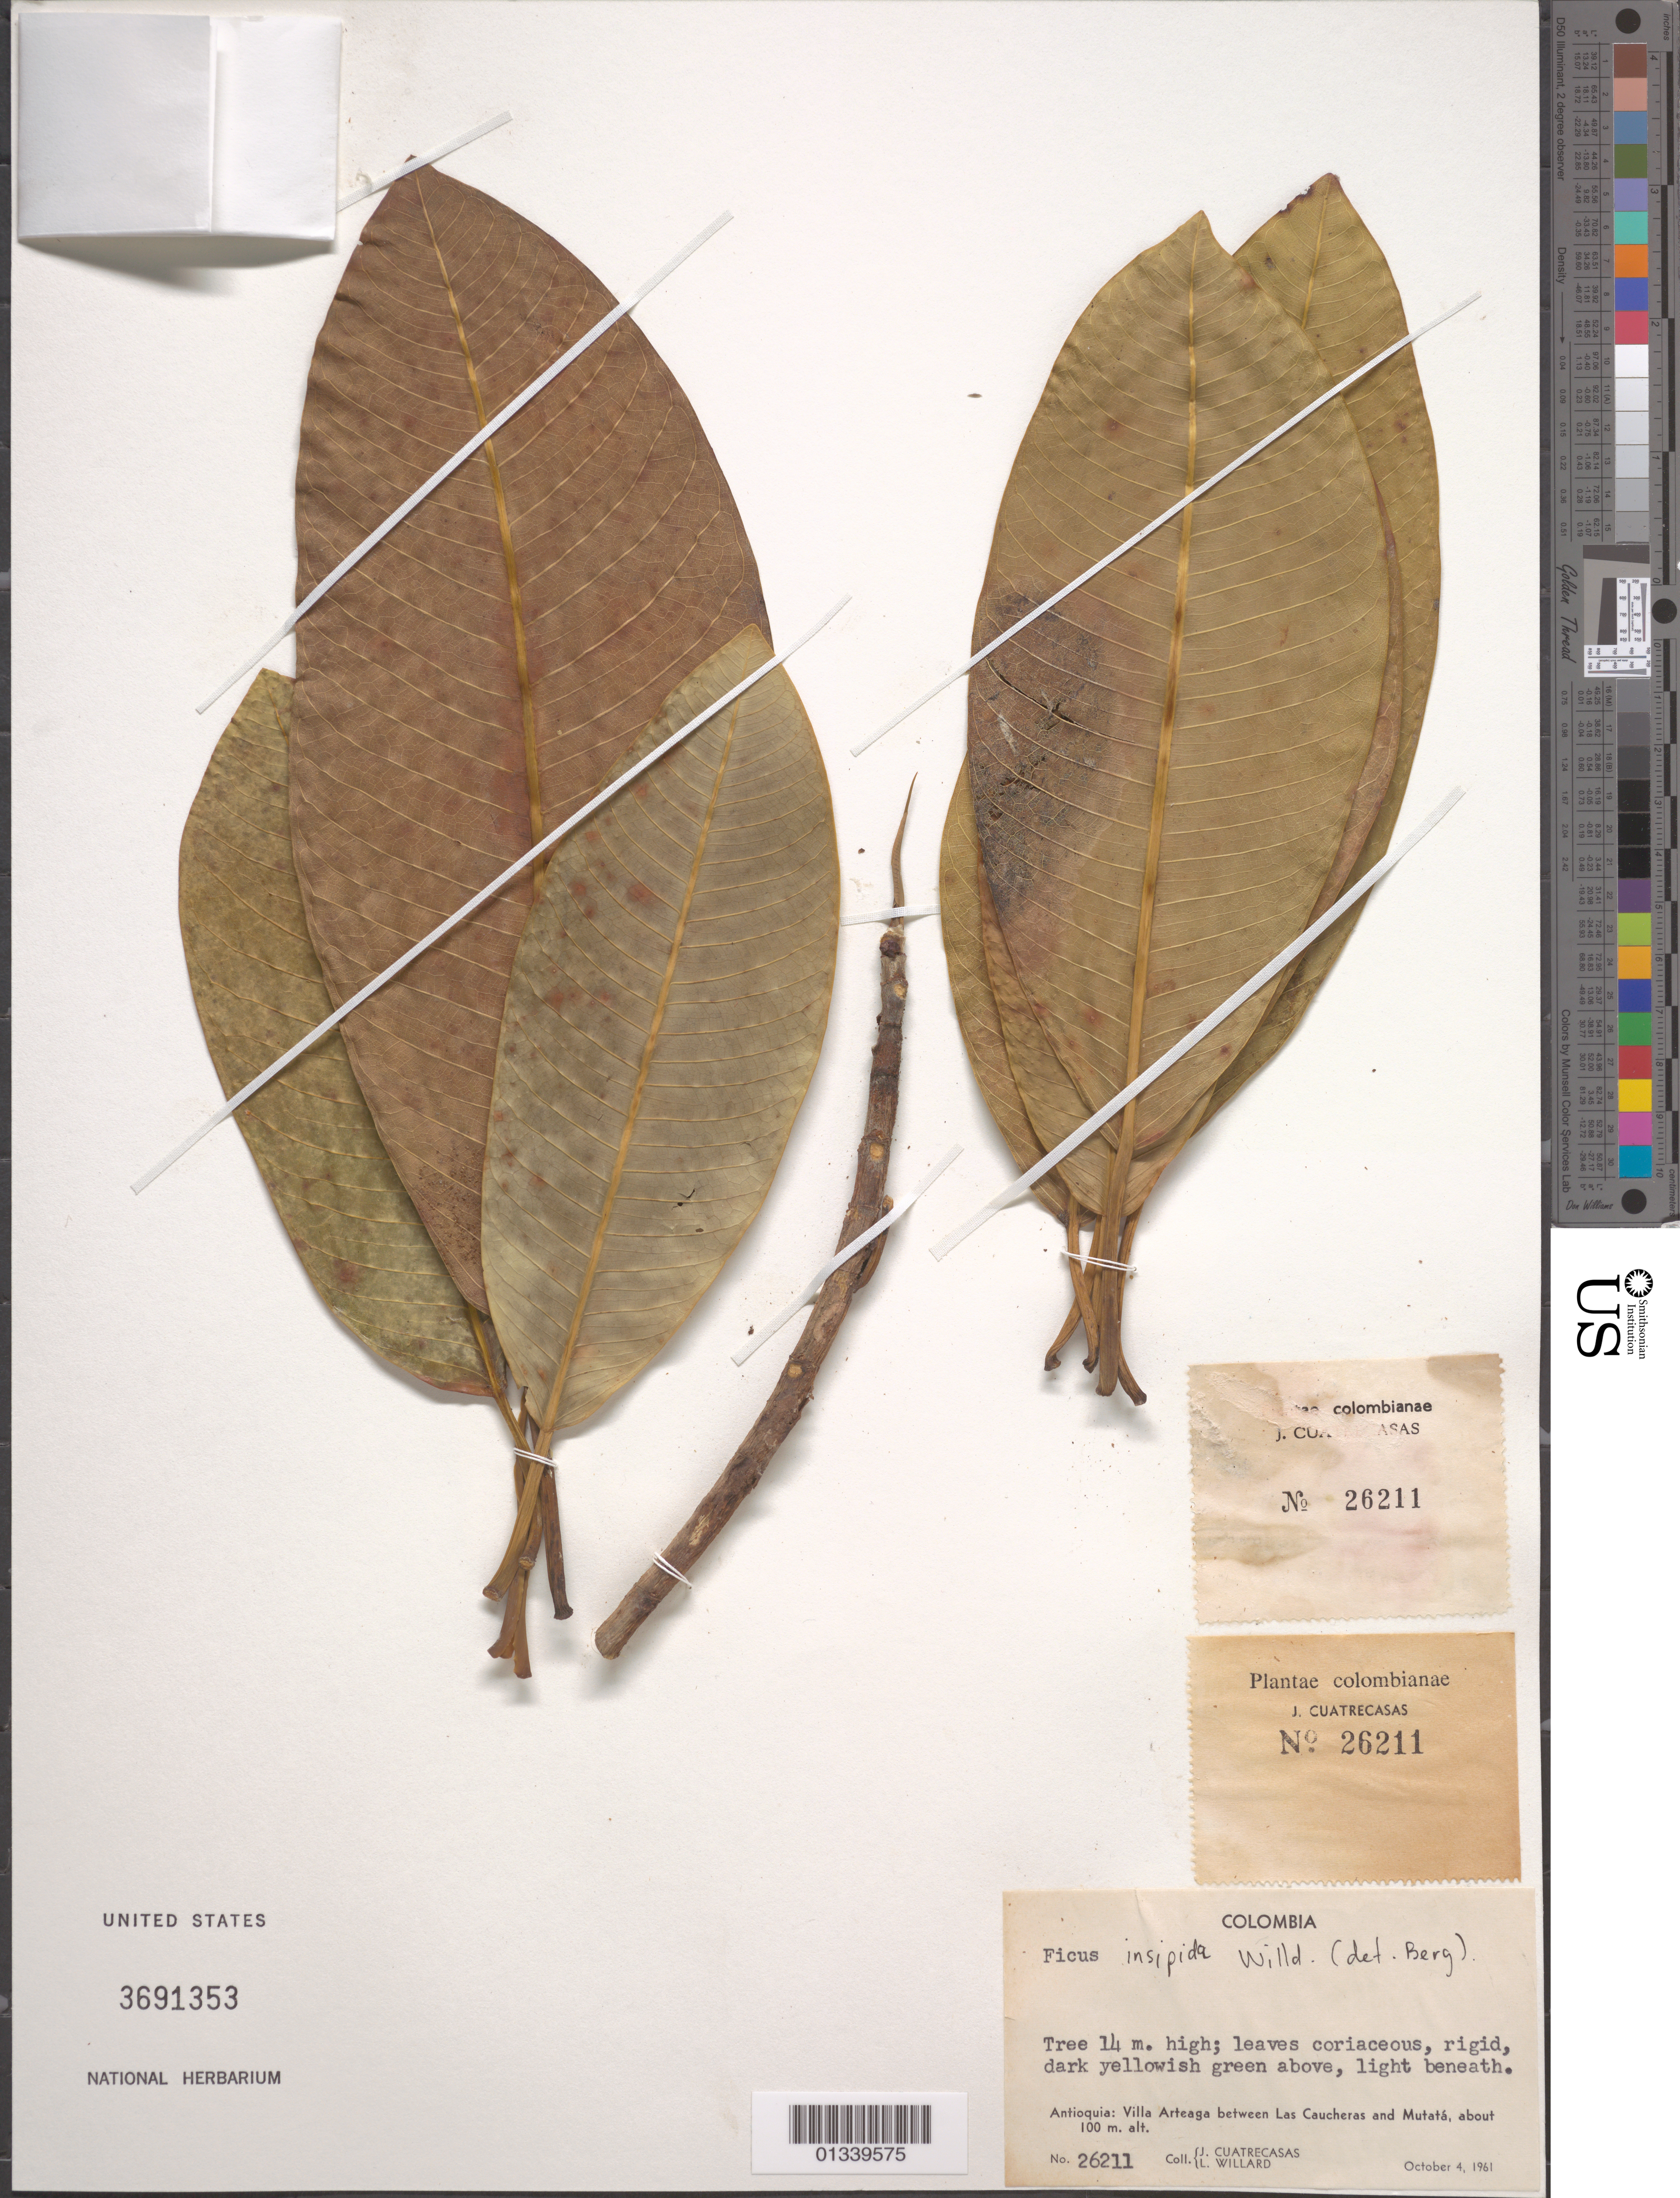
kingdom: Plantae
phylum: Tracheophyta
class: Magnoliopsida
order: Rosales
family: Moraceae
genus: Ficus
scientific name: Ficus insipida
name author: Willd.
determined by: Berg, C. C.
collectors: J. Cuatrecasas & L. Willard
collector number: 26211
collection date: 1961-10-04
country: Colombia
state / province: Antioquia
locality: Villa Arteaga between Las Caucheras and Mutata.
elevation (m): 100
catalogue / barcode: US 3691353